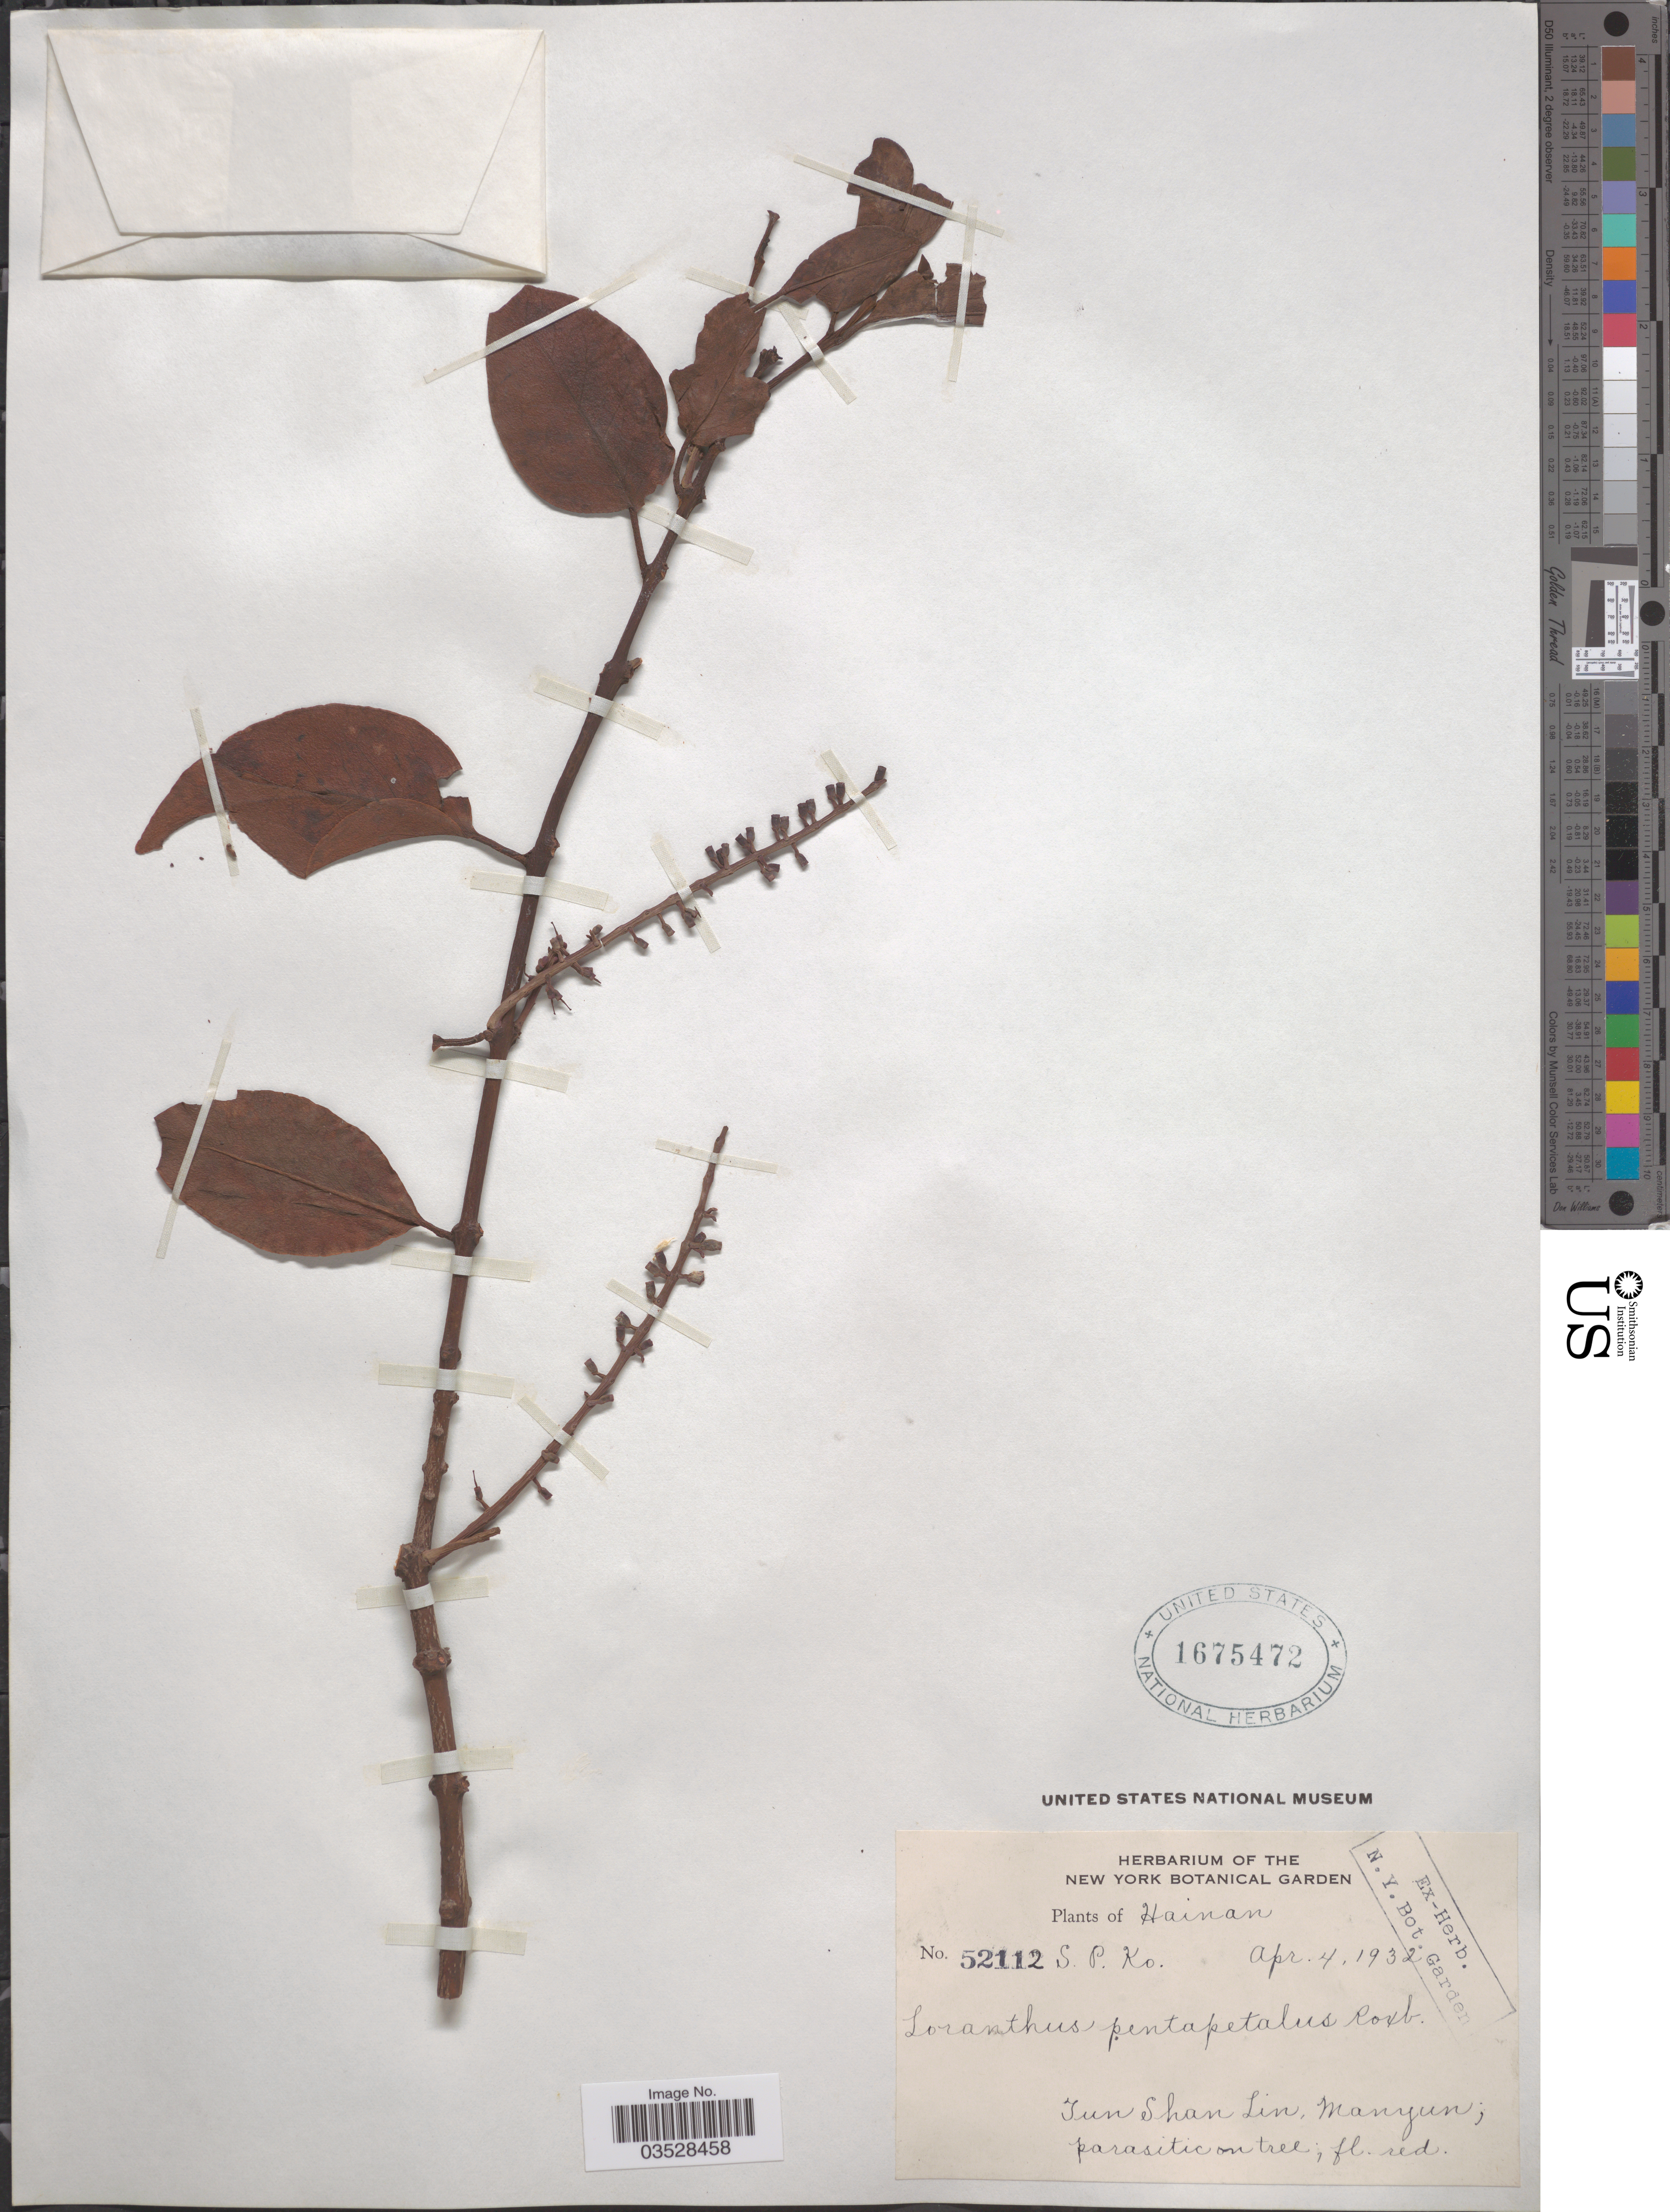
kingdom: Plantae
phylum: Tracheophyta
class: Magnoliopsida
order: Santalales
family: Loranthaceae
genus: Loranthus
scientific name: Loranthus pentapetalus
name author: Roxb.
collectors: S. P. Ko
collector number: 52112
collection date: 1932-04-04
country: China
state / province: Hainan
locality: Tun Shan Lin, Manyun.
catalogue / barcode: US 1675472